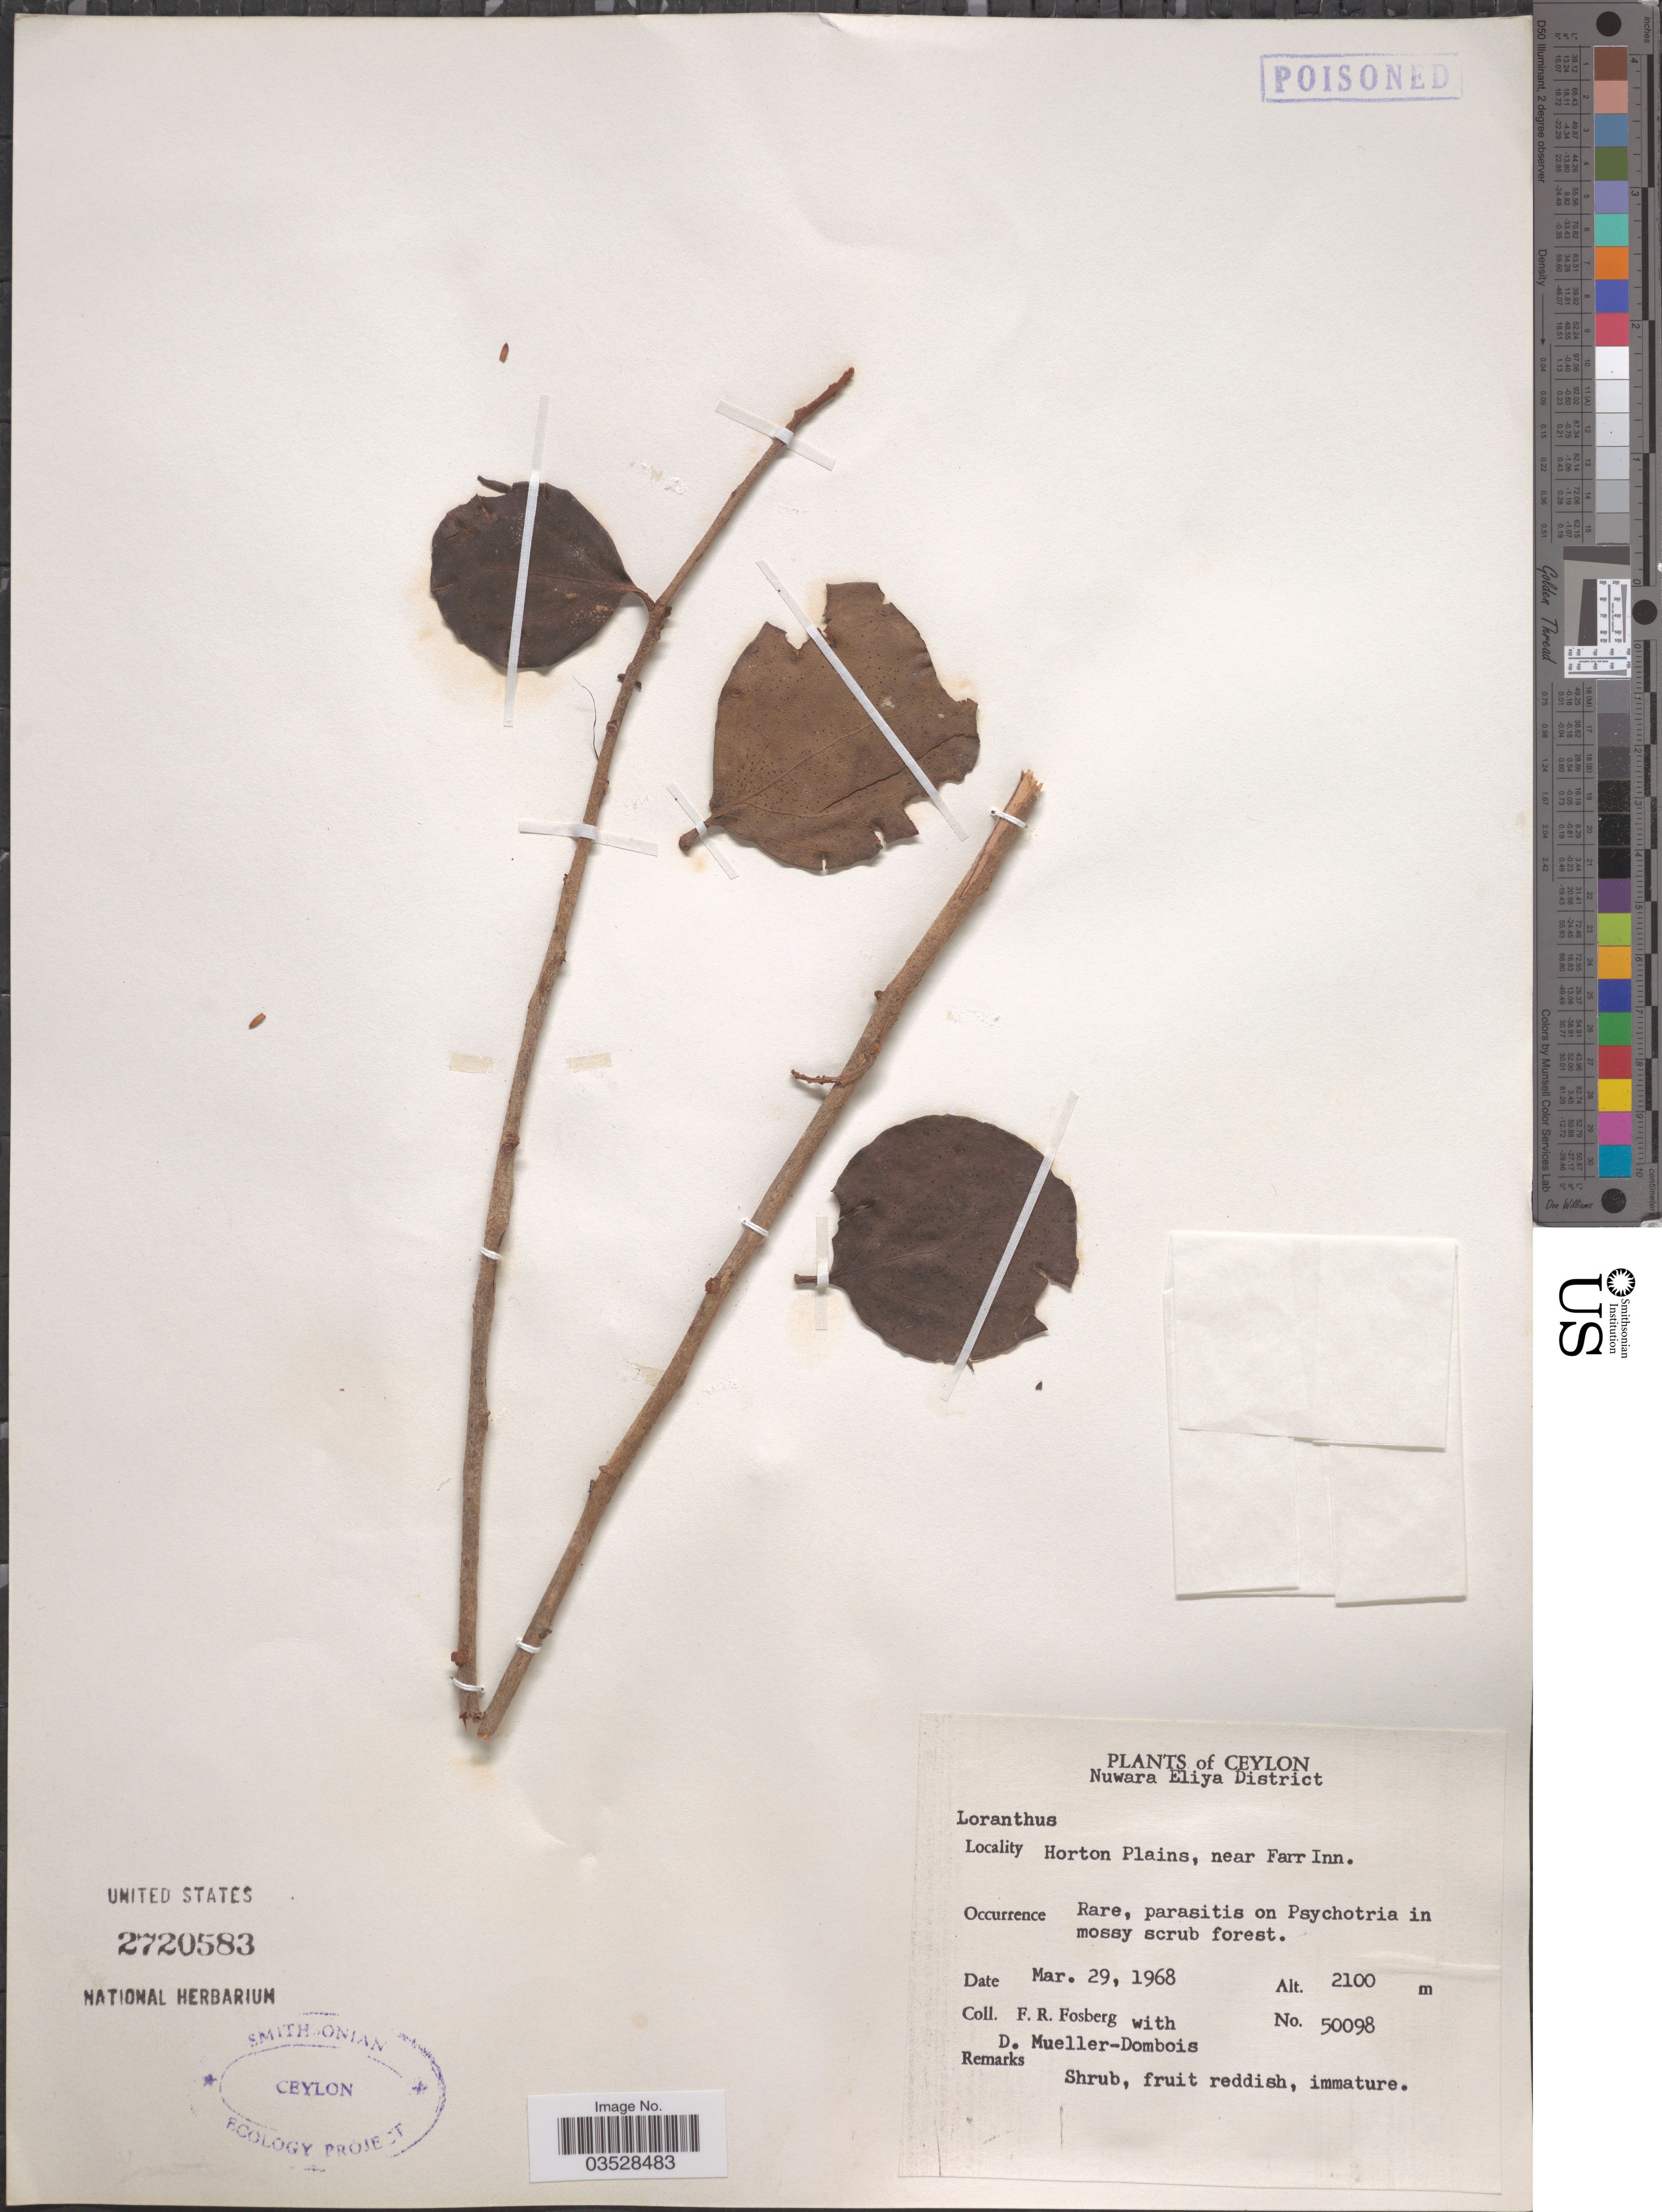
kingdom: Plantae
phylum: Tracheophyta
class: Magnoliopsida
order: Santalales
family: Loranthaceae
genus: Loranthus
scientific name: Loranthus sp.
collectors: F. R. Fosberg & D. Mueller-Dombois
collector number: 50098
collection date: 1968-03-29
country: Sri Lanka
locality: Ceylon. Nuwara Eliya District. Horton Plains, near Farr Inn.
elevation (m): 2100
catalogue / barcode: US 2720583